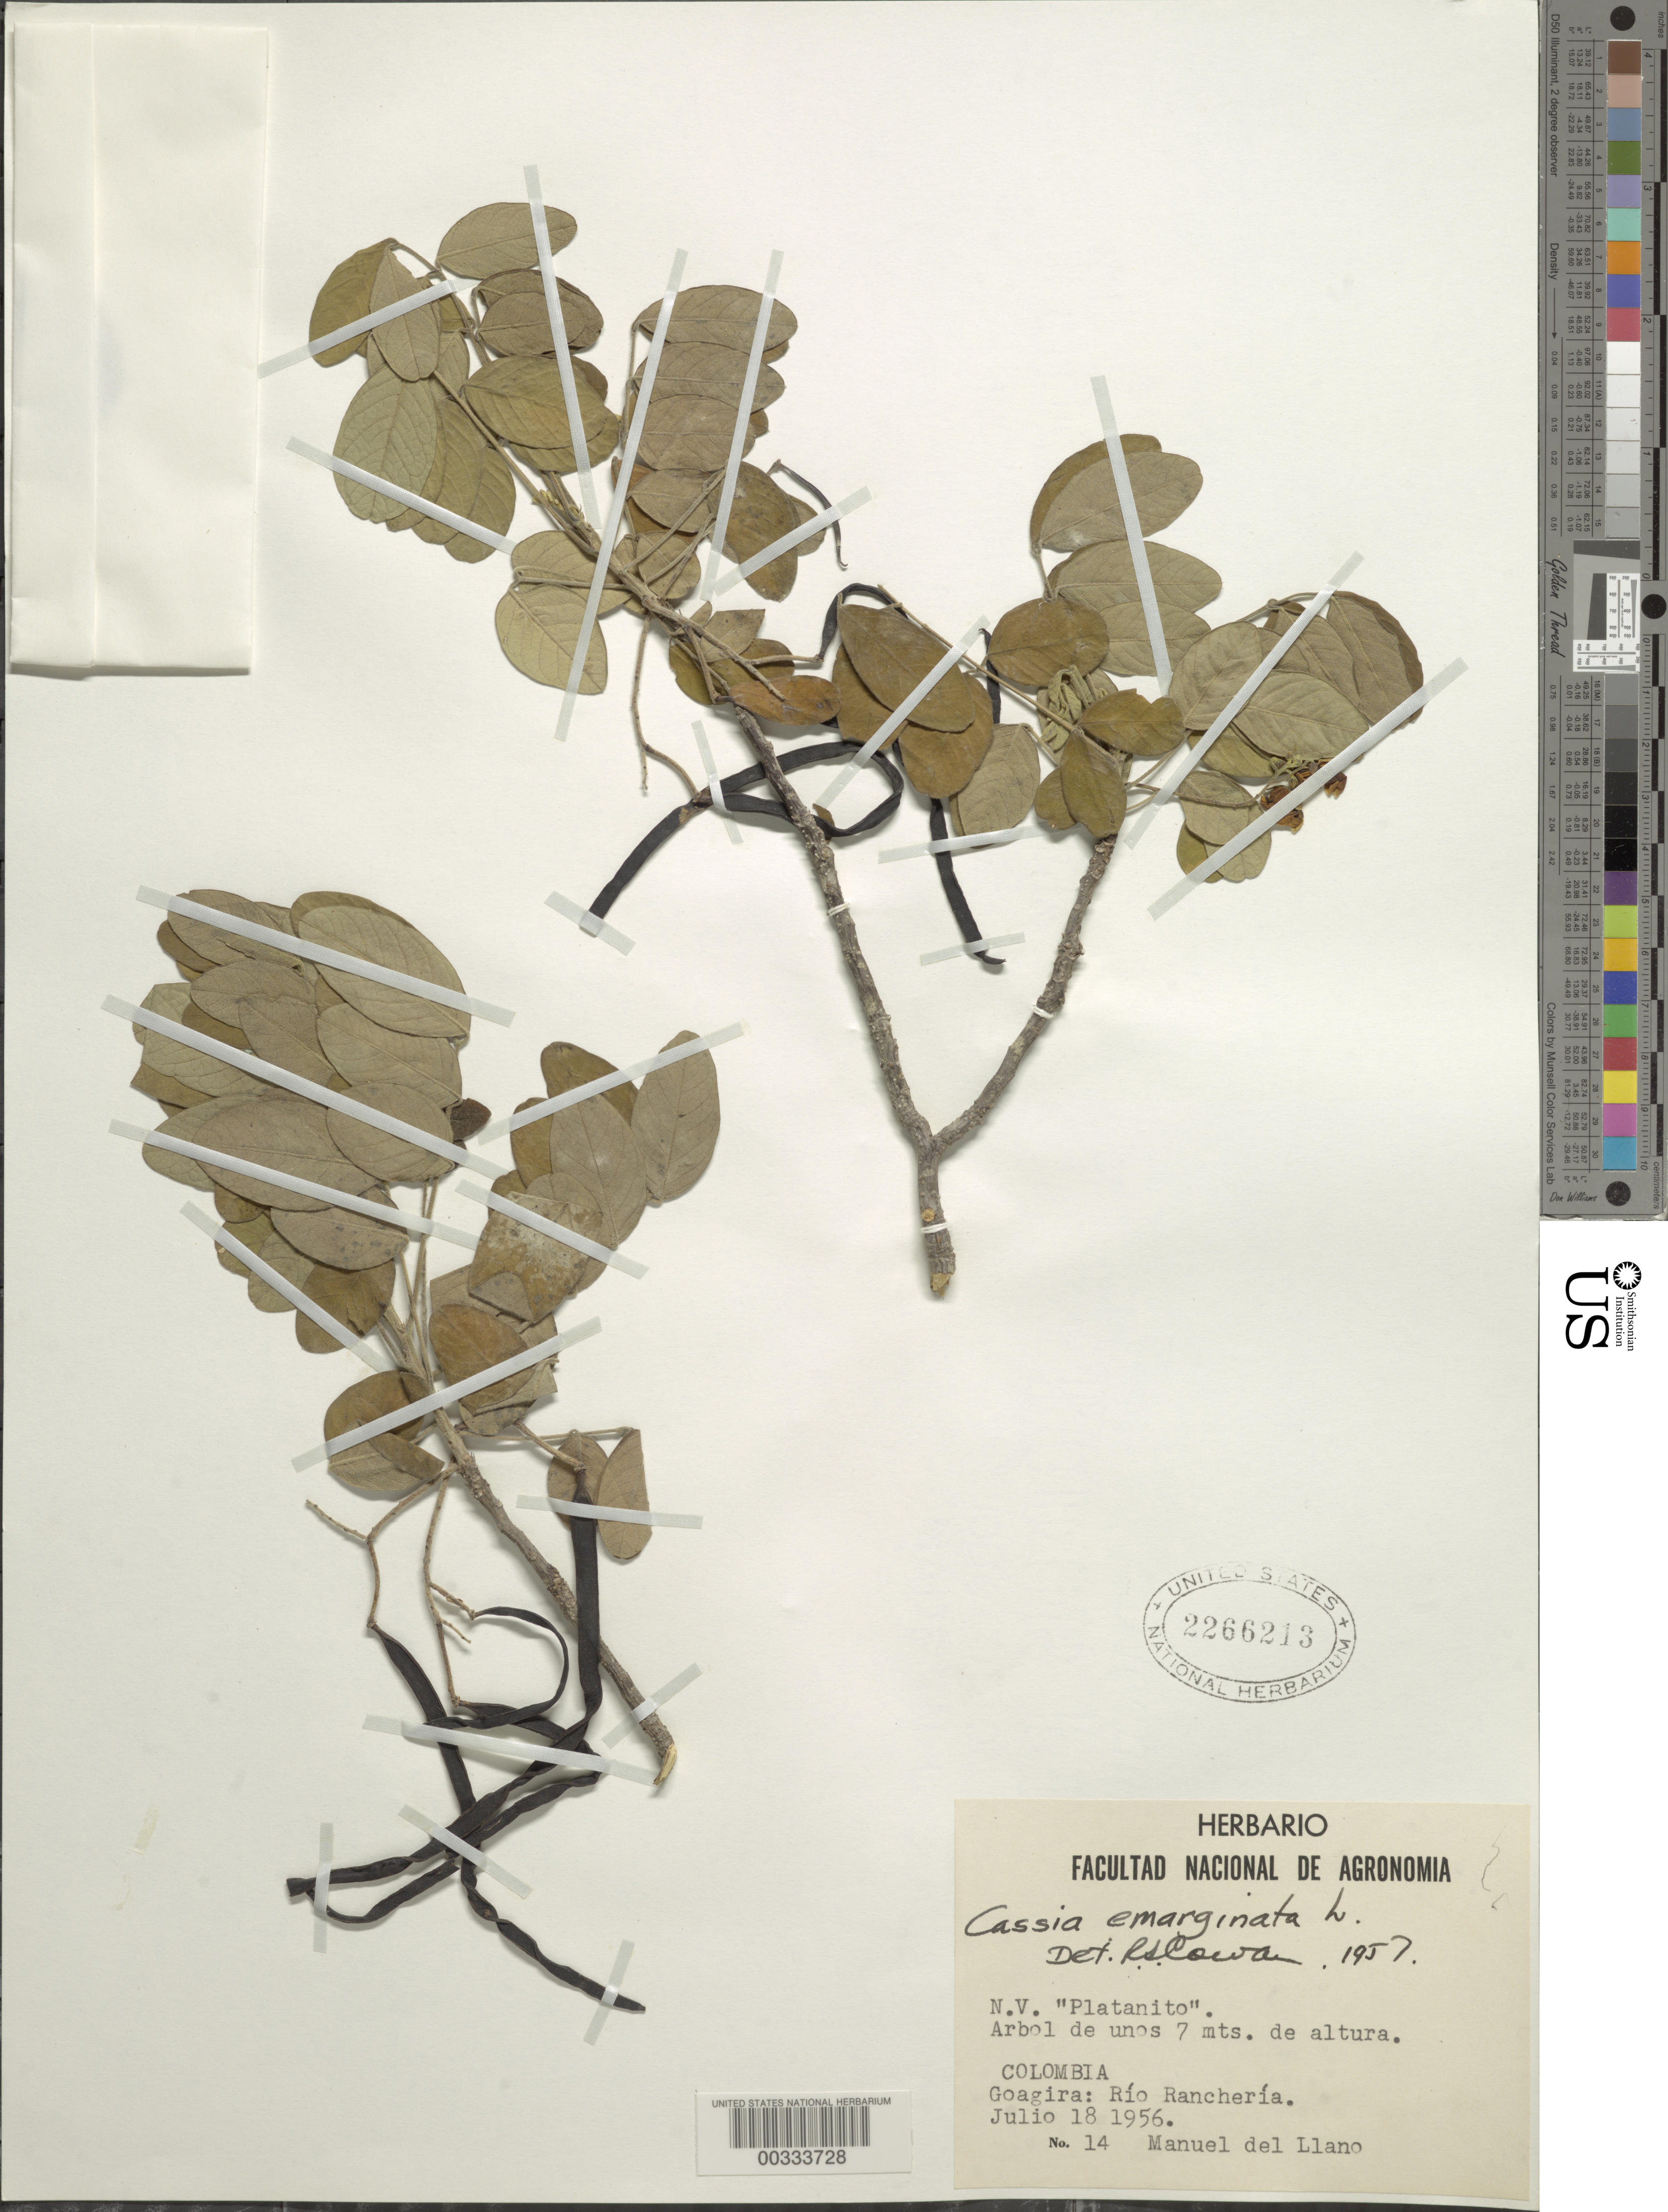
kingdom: Plantae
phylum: Tracheophyta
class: Magnoliopsida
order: Fabales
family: Fabaceae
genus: Senna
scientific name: Senna atomaria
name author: (L.) H.S. Irwin & Barneby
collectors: M. Llano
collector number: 14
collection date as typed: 18 Jul 1956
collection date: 1956-07-18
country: Colombia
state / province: La Guajira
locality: Rio Rancheria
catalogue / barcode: US 2266213